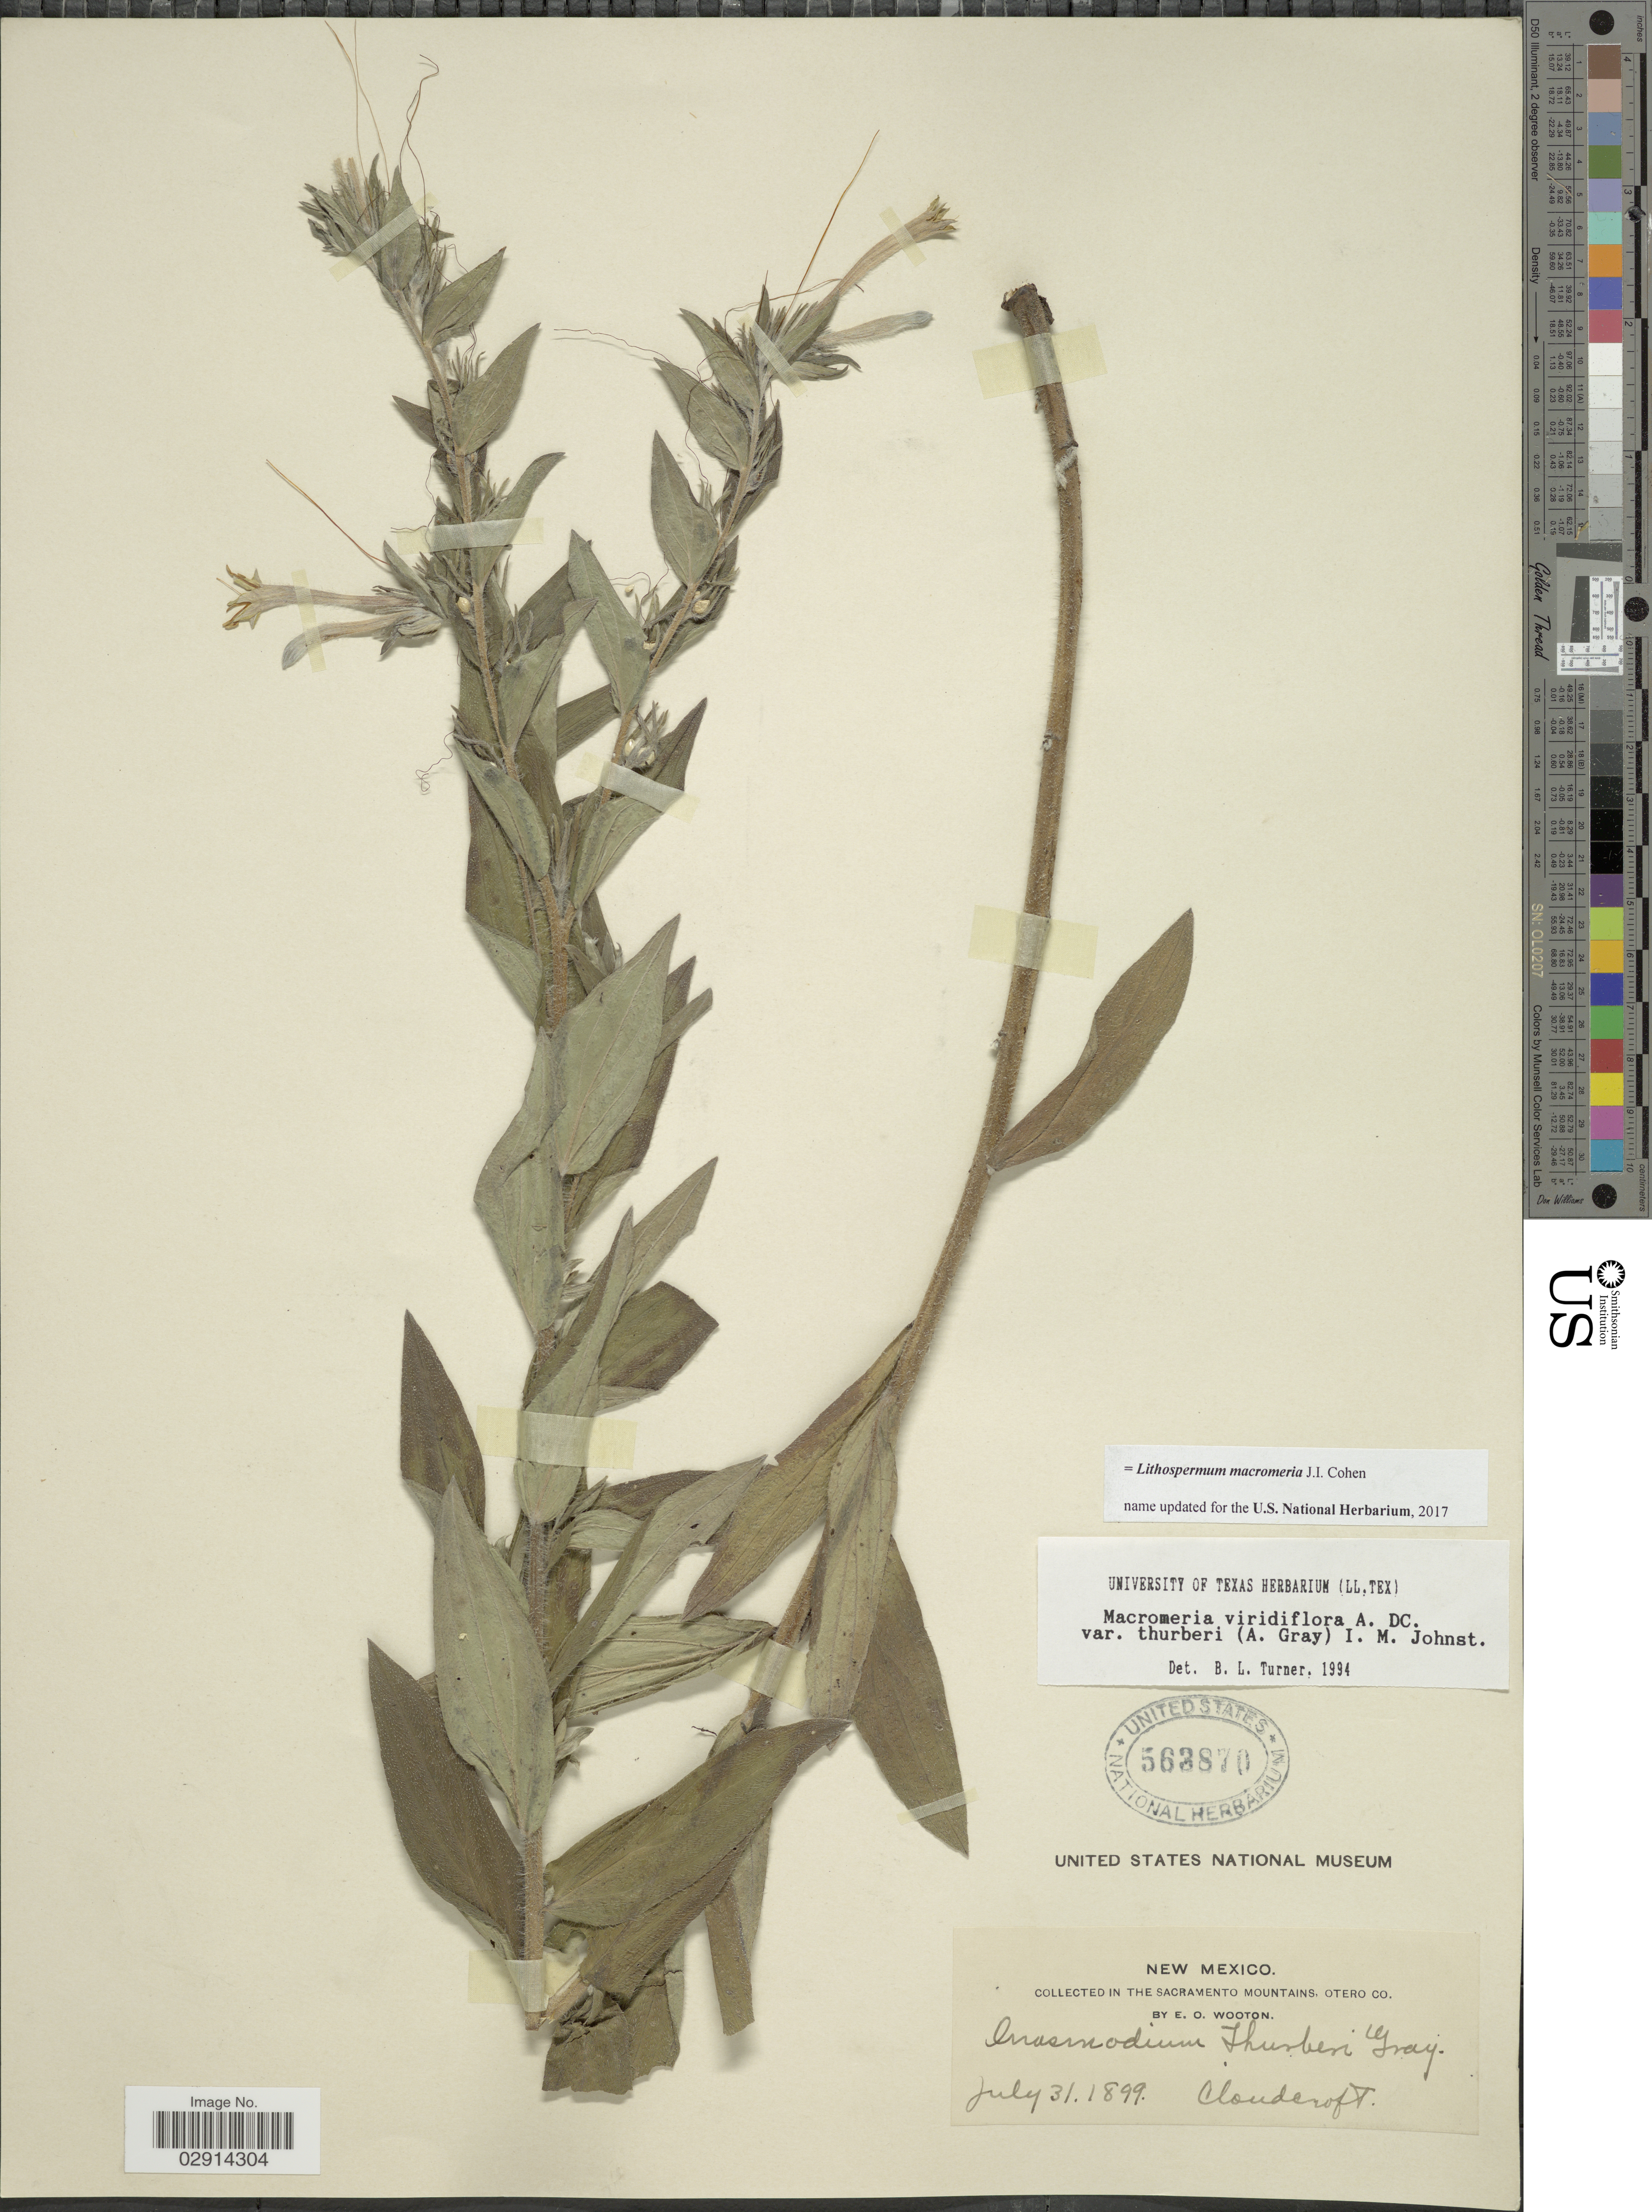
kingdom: Plantae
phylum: Tracheophyta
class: Magnoliopsida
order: Boraginales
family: Boraginaceae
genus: Lithospermum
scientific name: Lithospermum macromeria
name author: Cohen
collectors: E. O. Wooton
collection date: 1899-07-31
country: United States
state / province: New Mexico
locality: In the Sacramento Mountains, Otero Co., Cloudcroft.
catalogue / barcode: US 563870